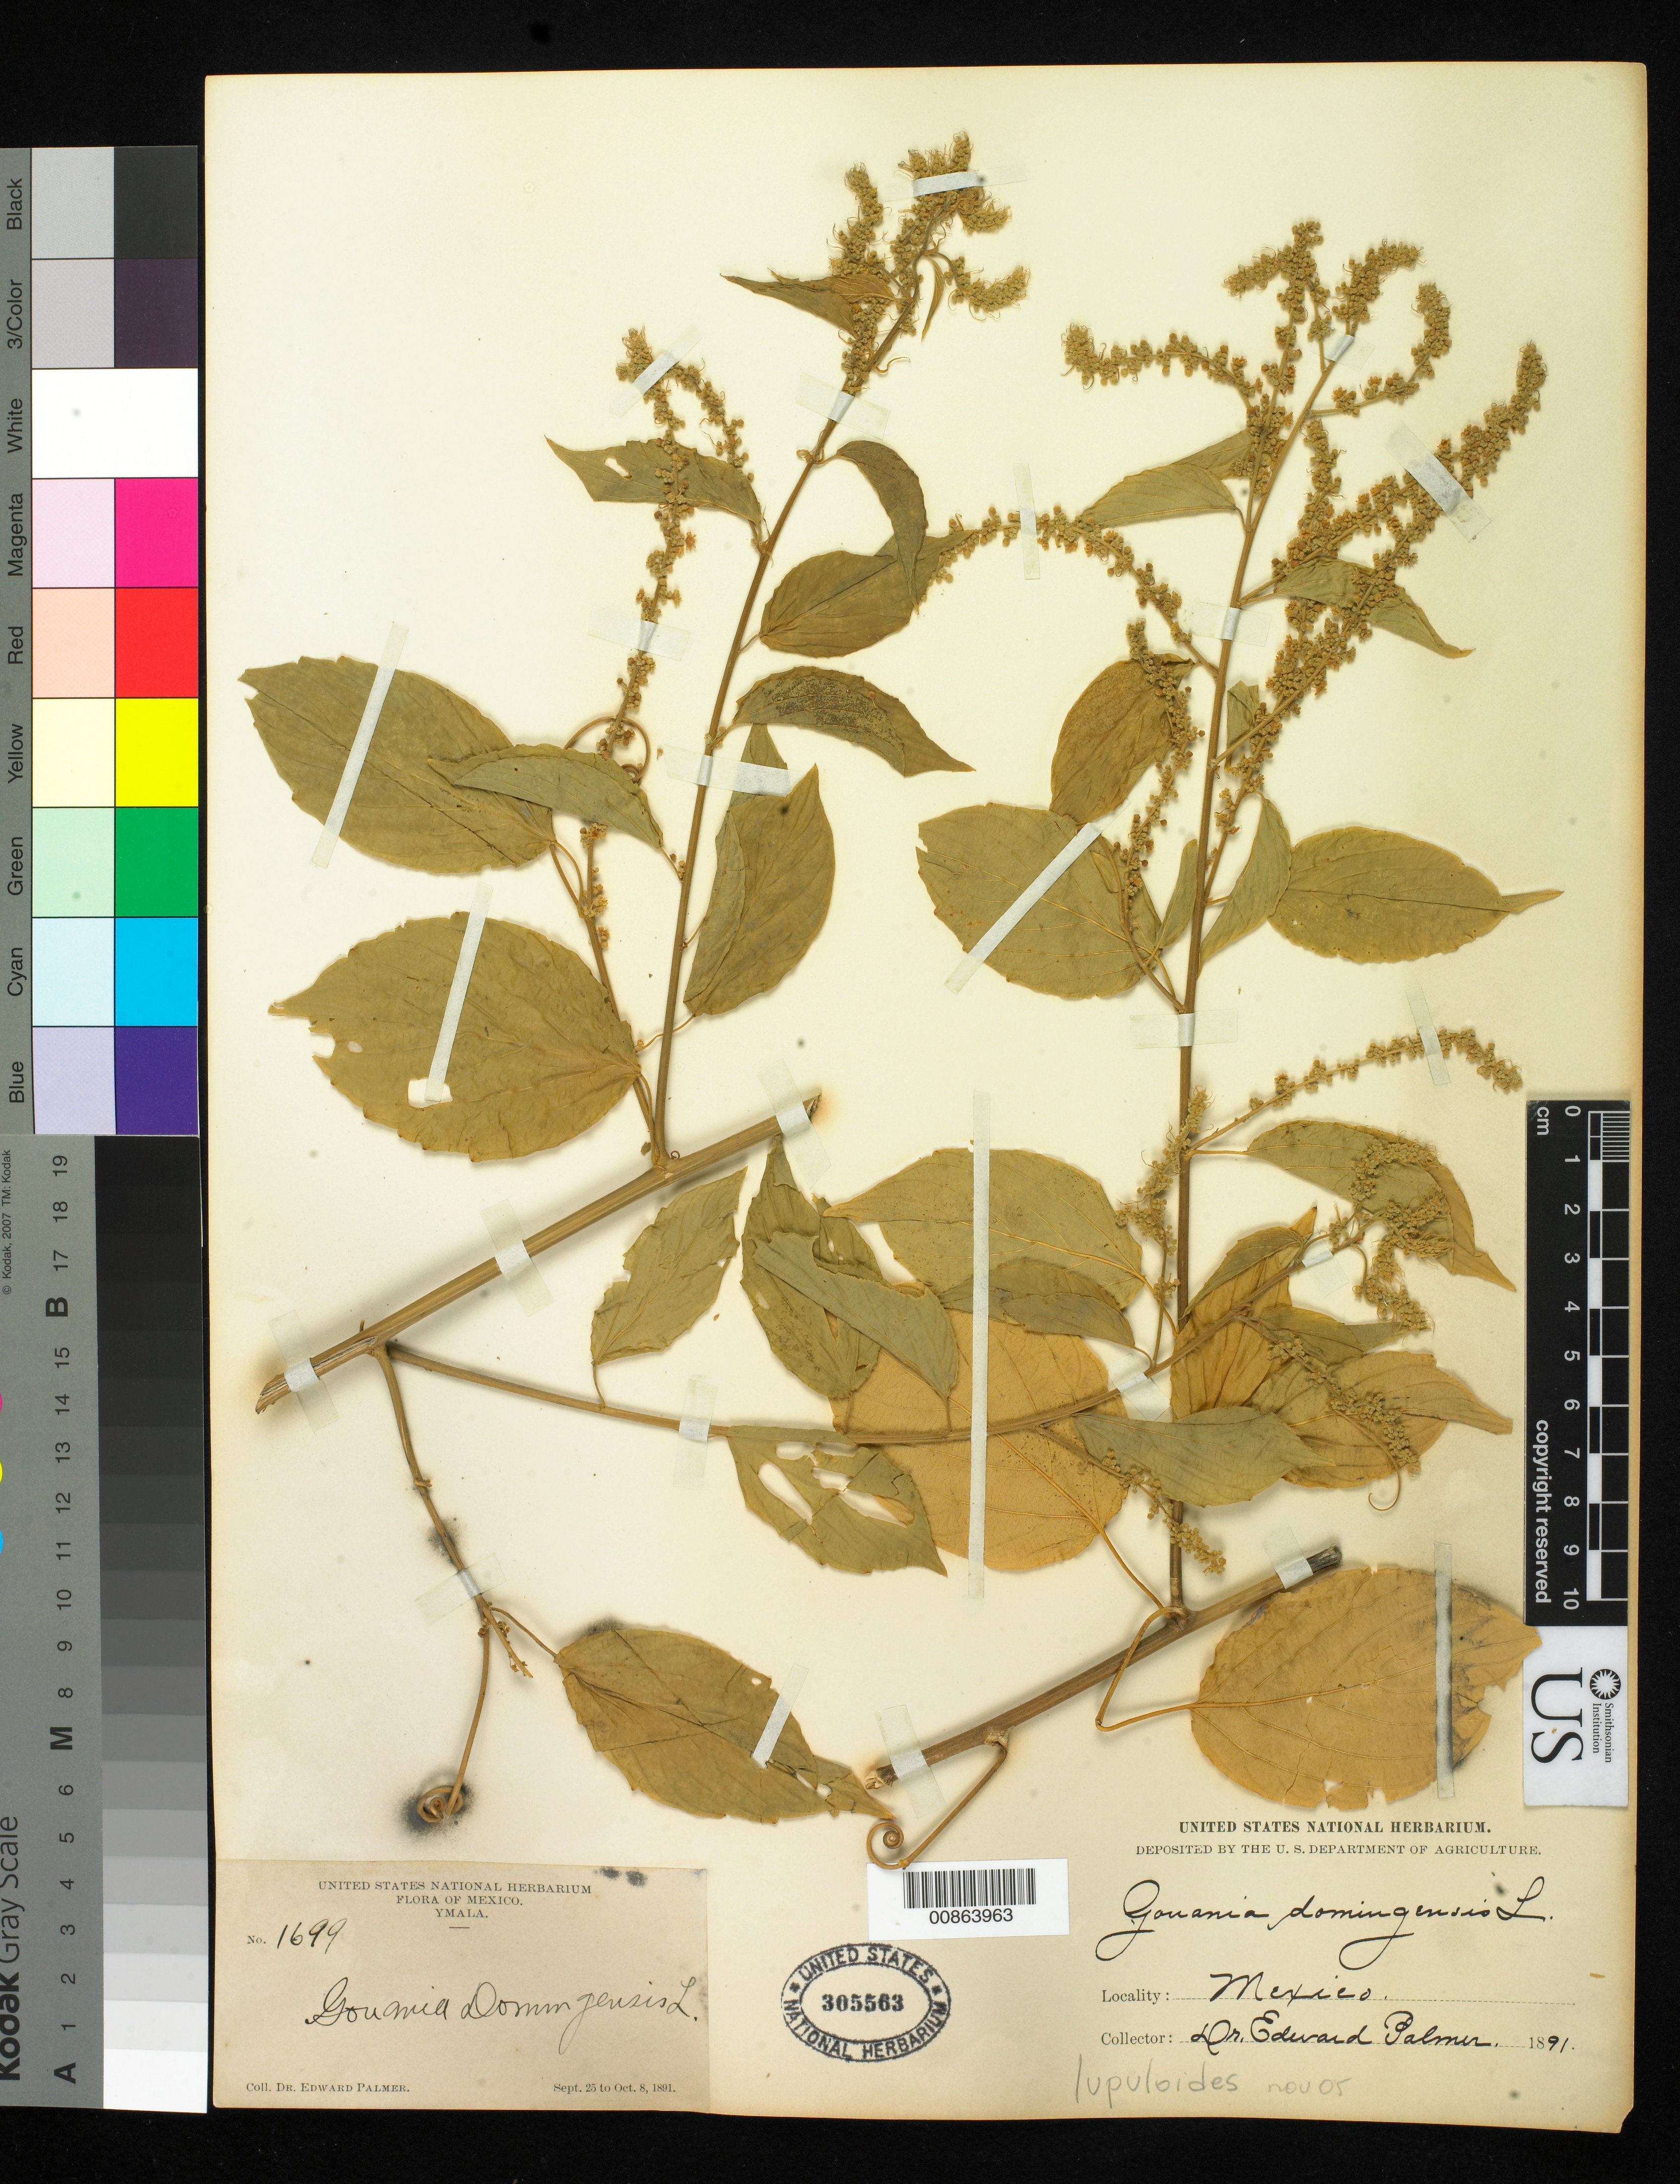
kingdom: Plantae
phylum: Tracheophyta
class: Magnoliopsida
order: Rosales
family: Rhamnaceae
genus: Gouania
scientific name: Gouania lupuloides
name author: (L.) Urb.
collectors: E. Palmer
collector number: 1699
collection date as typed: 25 Sep 1891 to 08 Oct 1891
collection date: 1891-09-25/1891-10-08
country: Mexico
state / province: Sinaloa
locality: Ymala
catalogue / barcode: US 305563